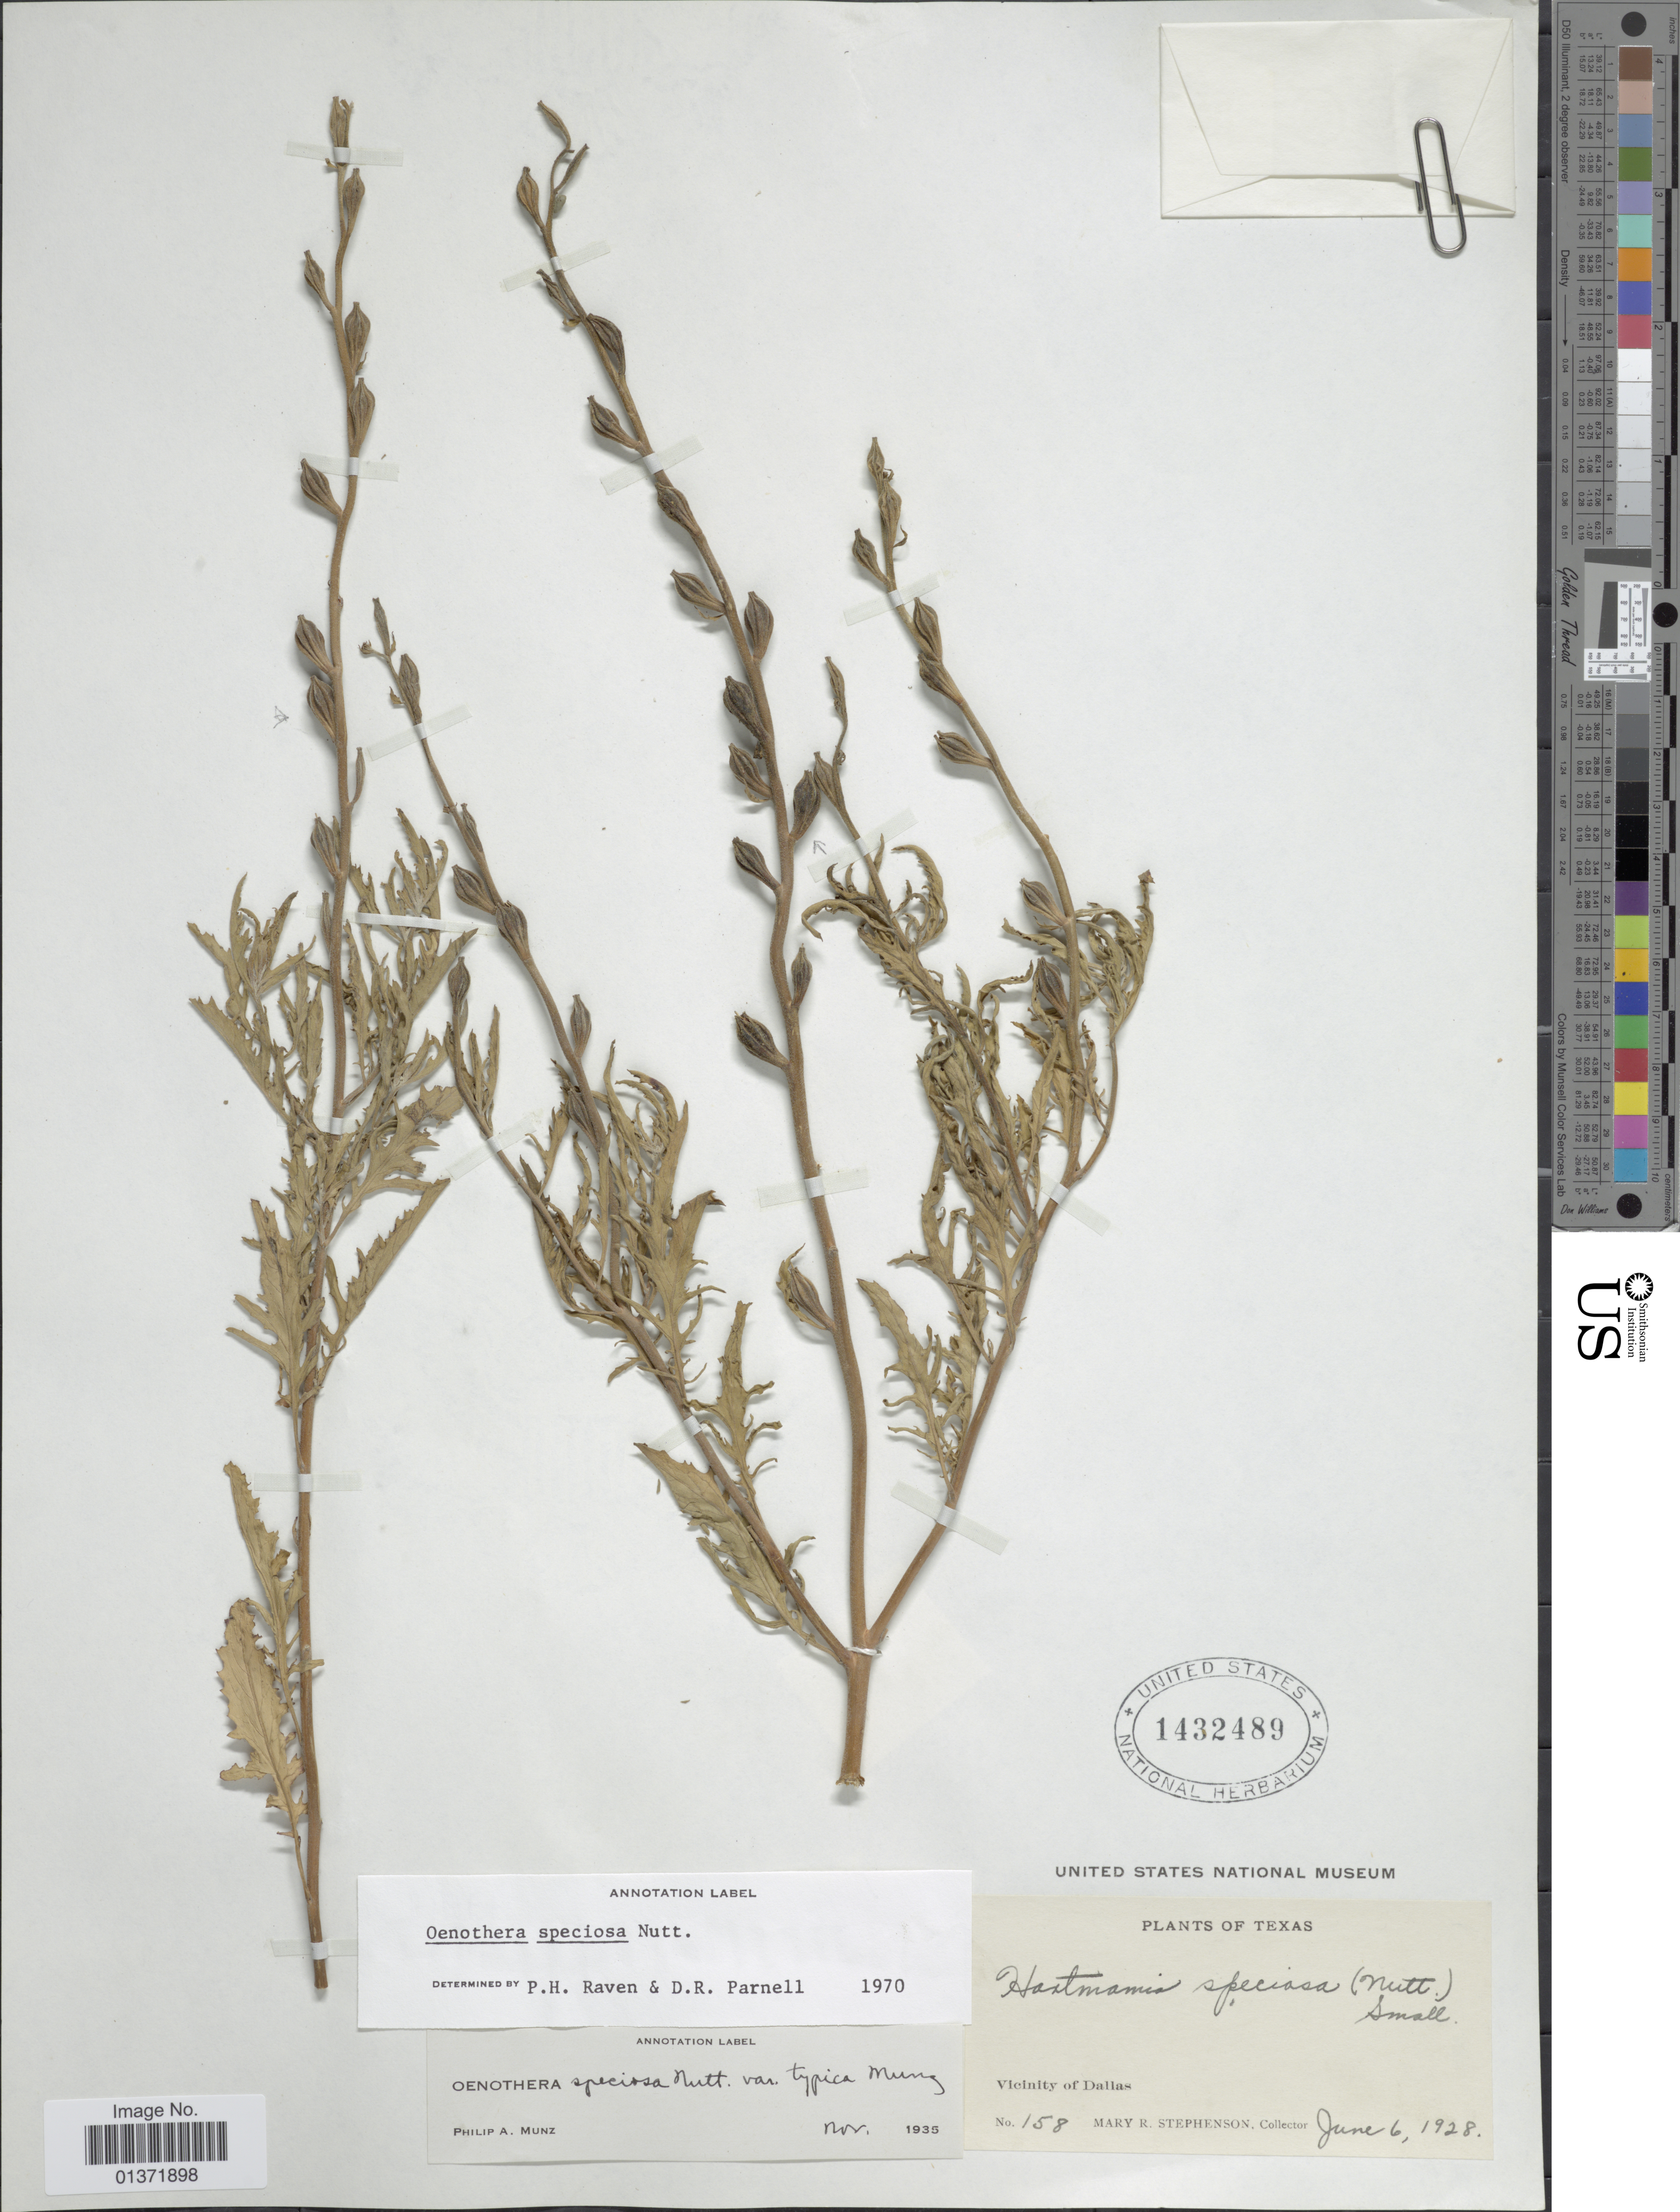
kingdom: Plantae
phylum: Tracheophyta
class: Magnoliopsida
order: Myrtales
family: Onagraceae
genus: Oenothera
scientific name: Oenothera speciosa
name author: Nutt.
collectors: M. Stephenson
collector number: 158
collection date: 1928-06-06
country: United States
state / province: Texas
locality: Vicinity of Dallas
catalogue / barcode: US 1432489